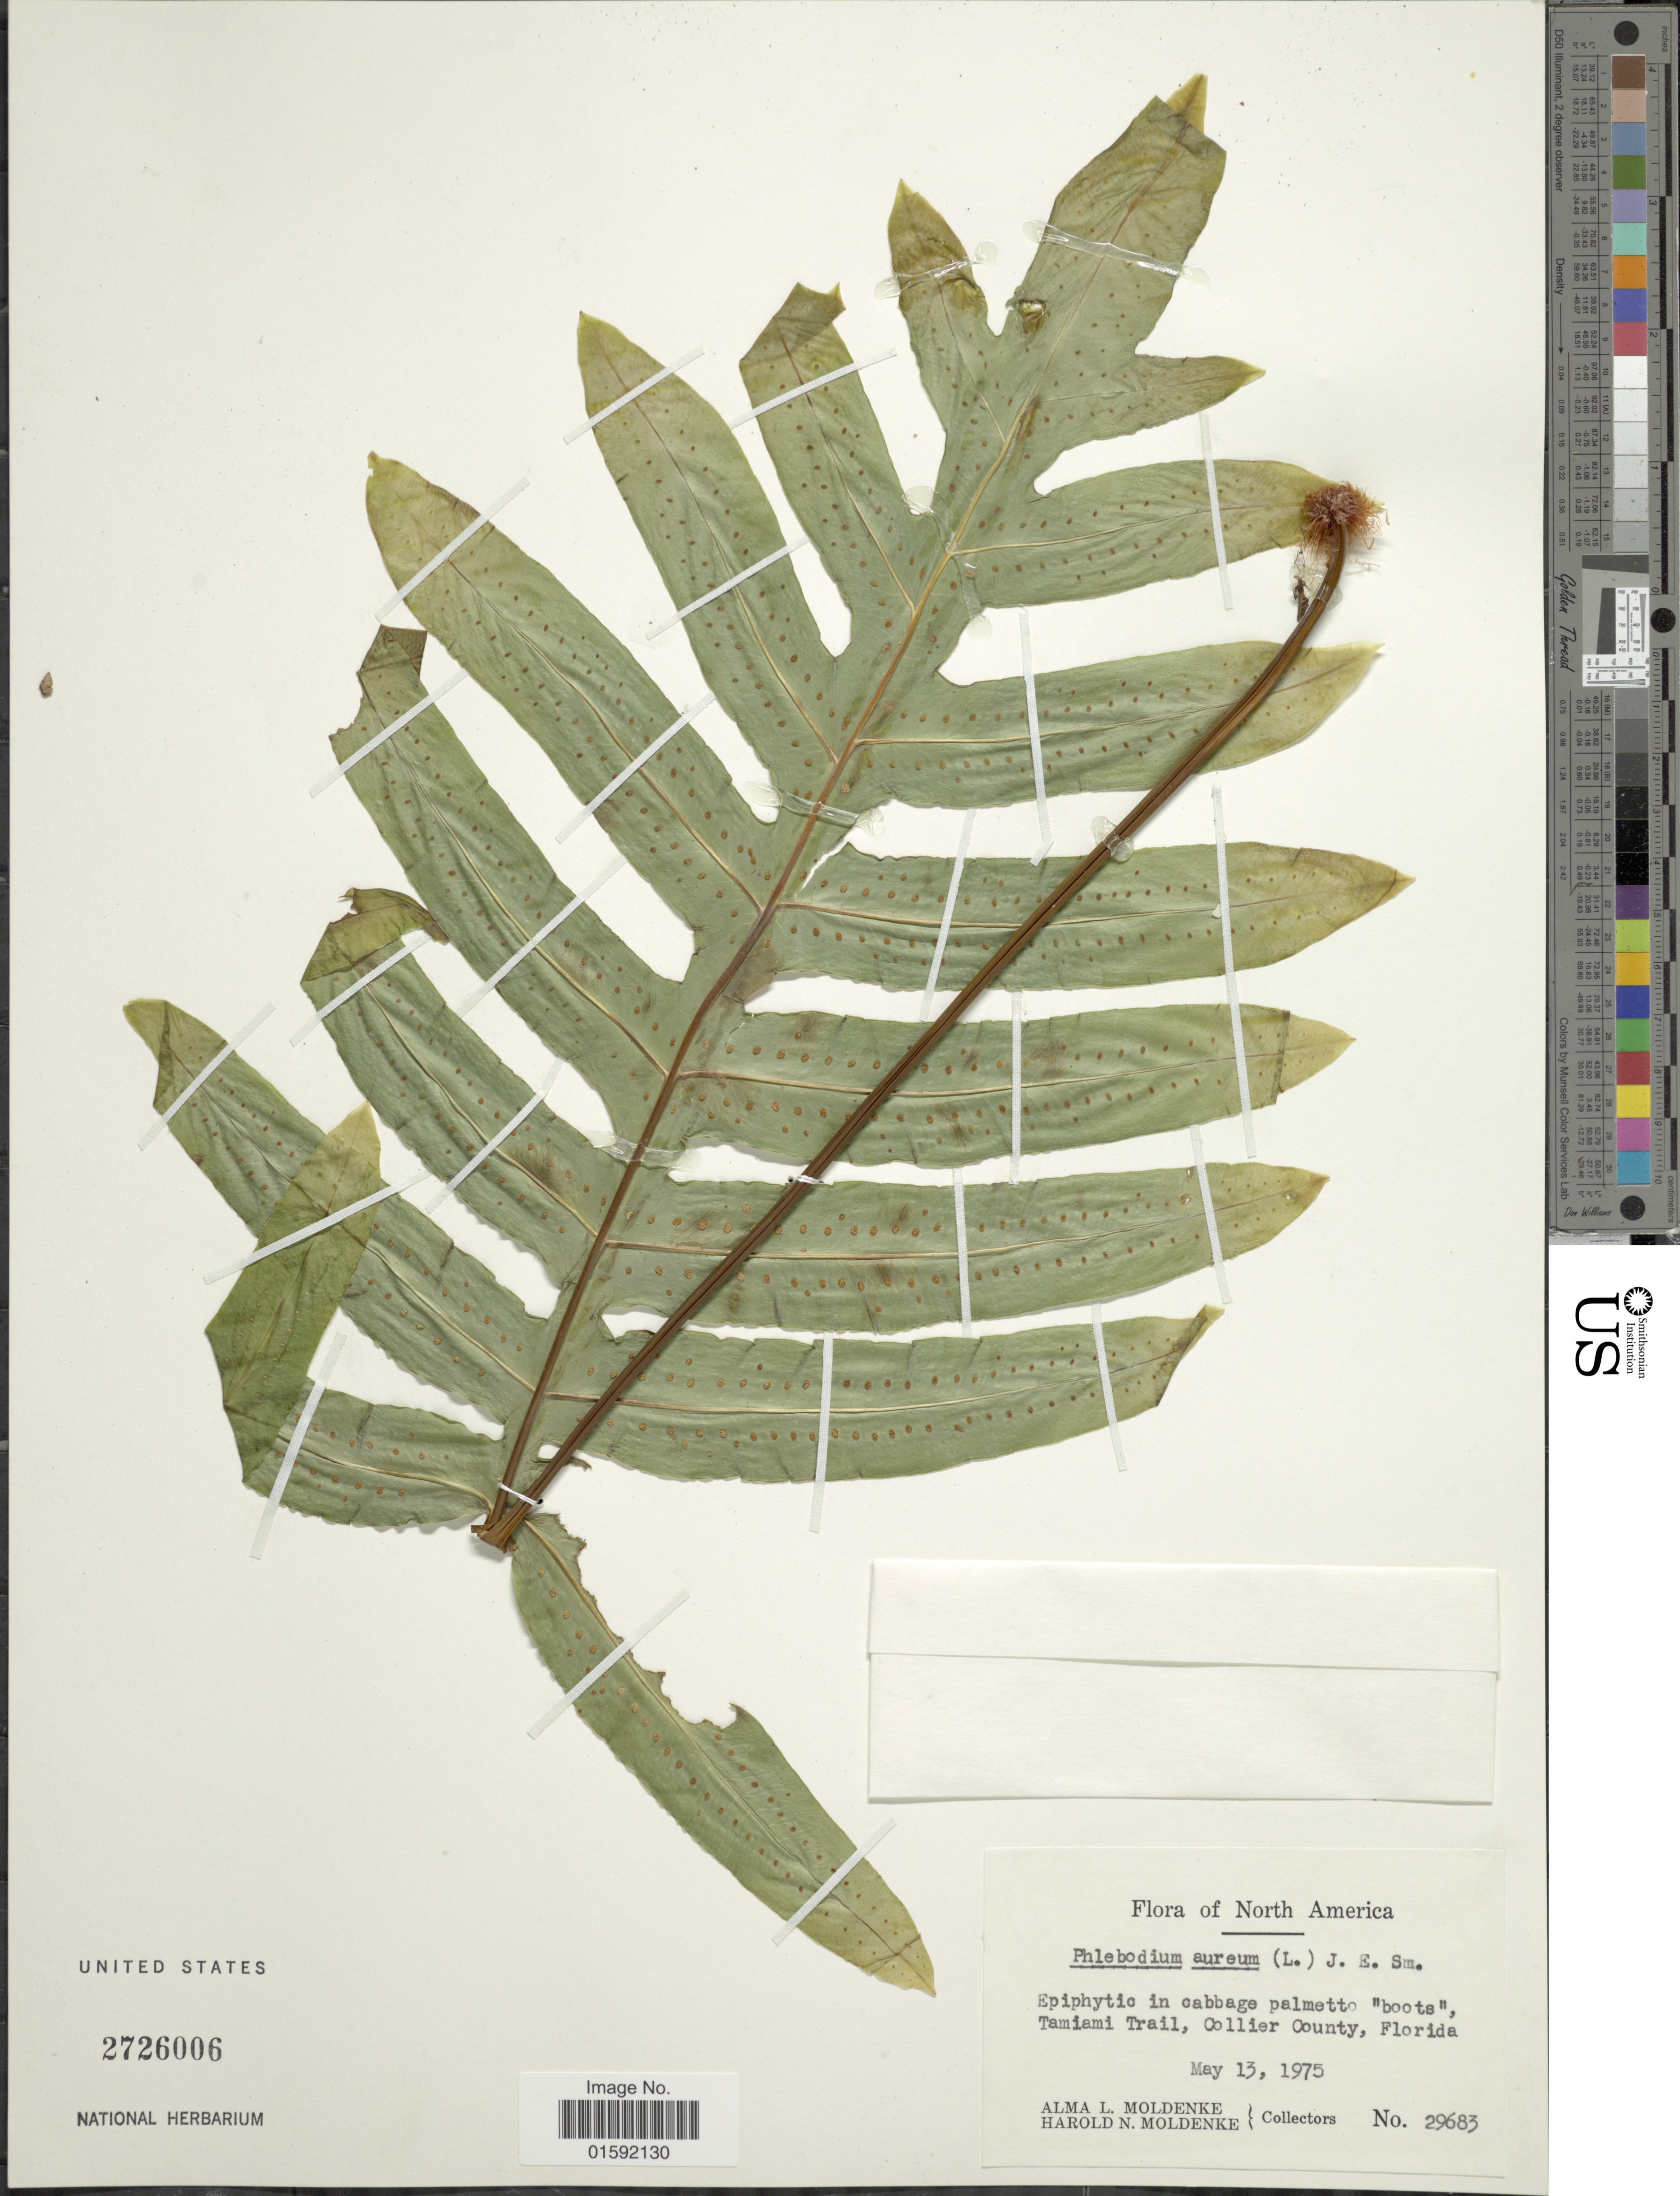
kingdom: Plantae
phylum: Tracheophyta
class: Polypodiopsida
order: Polypodiales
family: Polypodiaceae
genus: Phlebodium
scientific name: Phlebodium aureum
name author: (L.) J. Sm.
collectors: A. L. Moldenke & H. N. Moldenke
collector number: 29683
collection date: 1975-05-13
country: United States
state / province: Florida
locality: Tamiami Trail, Oollier County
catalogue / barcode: US 2726006